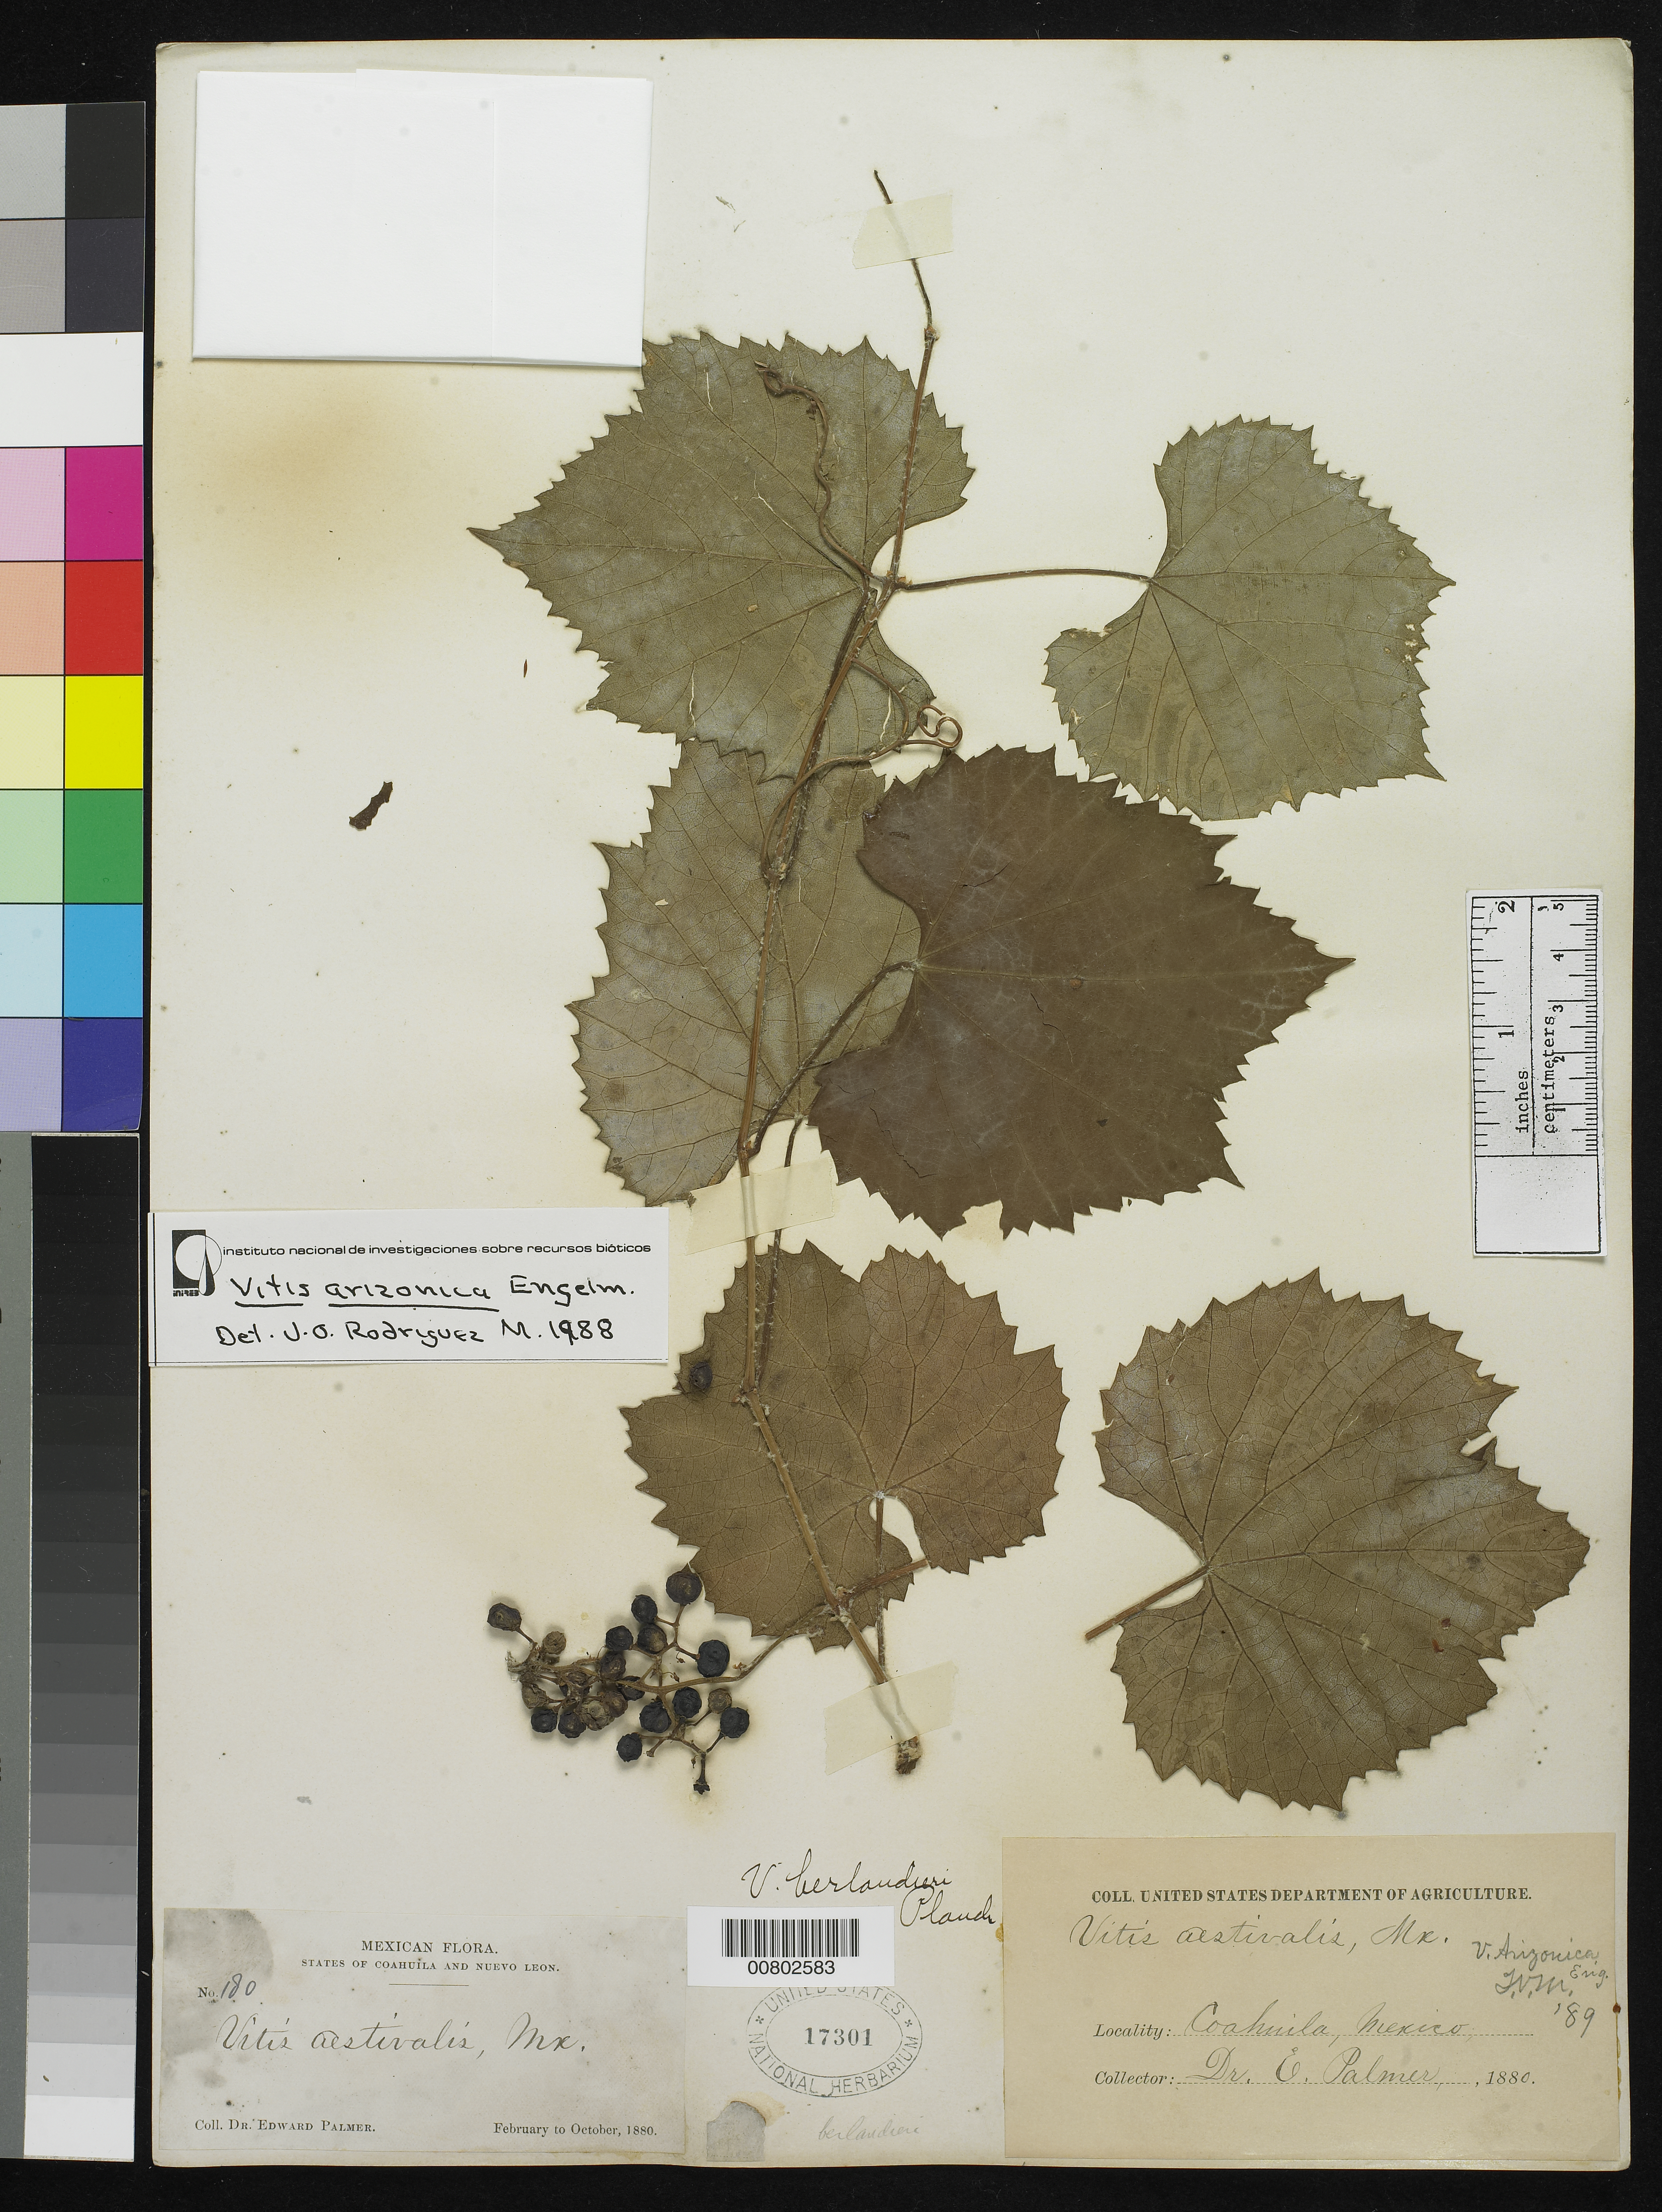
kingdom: Plantae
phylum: Tracheophyta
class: Magnoliopsida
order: Vitales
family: Vitaceae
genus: Vitis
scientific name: Vitis arizonica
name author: Engelm.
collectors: E. Palmer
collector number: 180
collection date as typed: Feb 1880 to -- Oct 1880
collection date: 1880-02/1880-10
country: Mexico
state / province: Coahuila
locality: Coahuila, Mexico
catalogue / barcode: US 17301